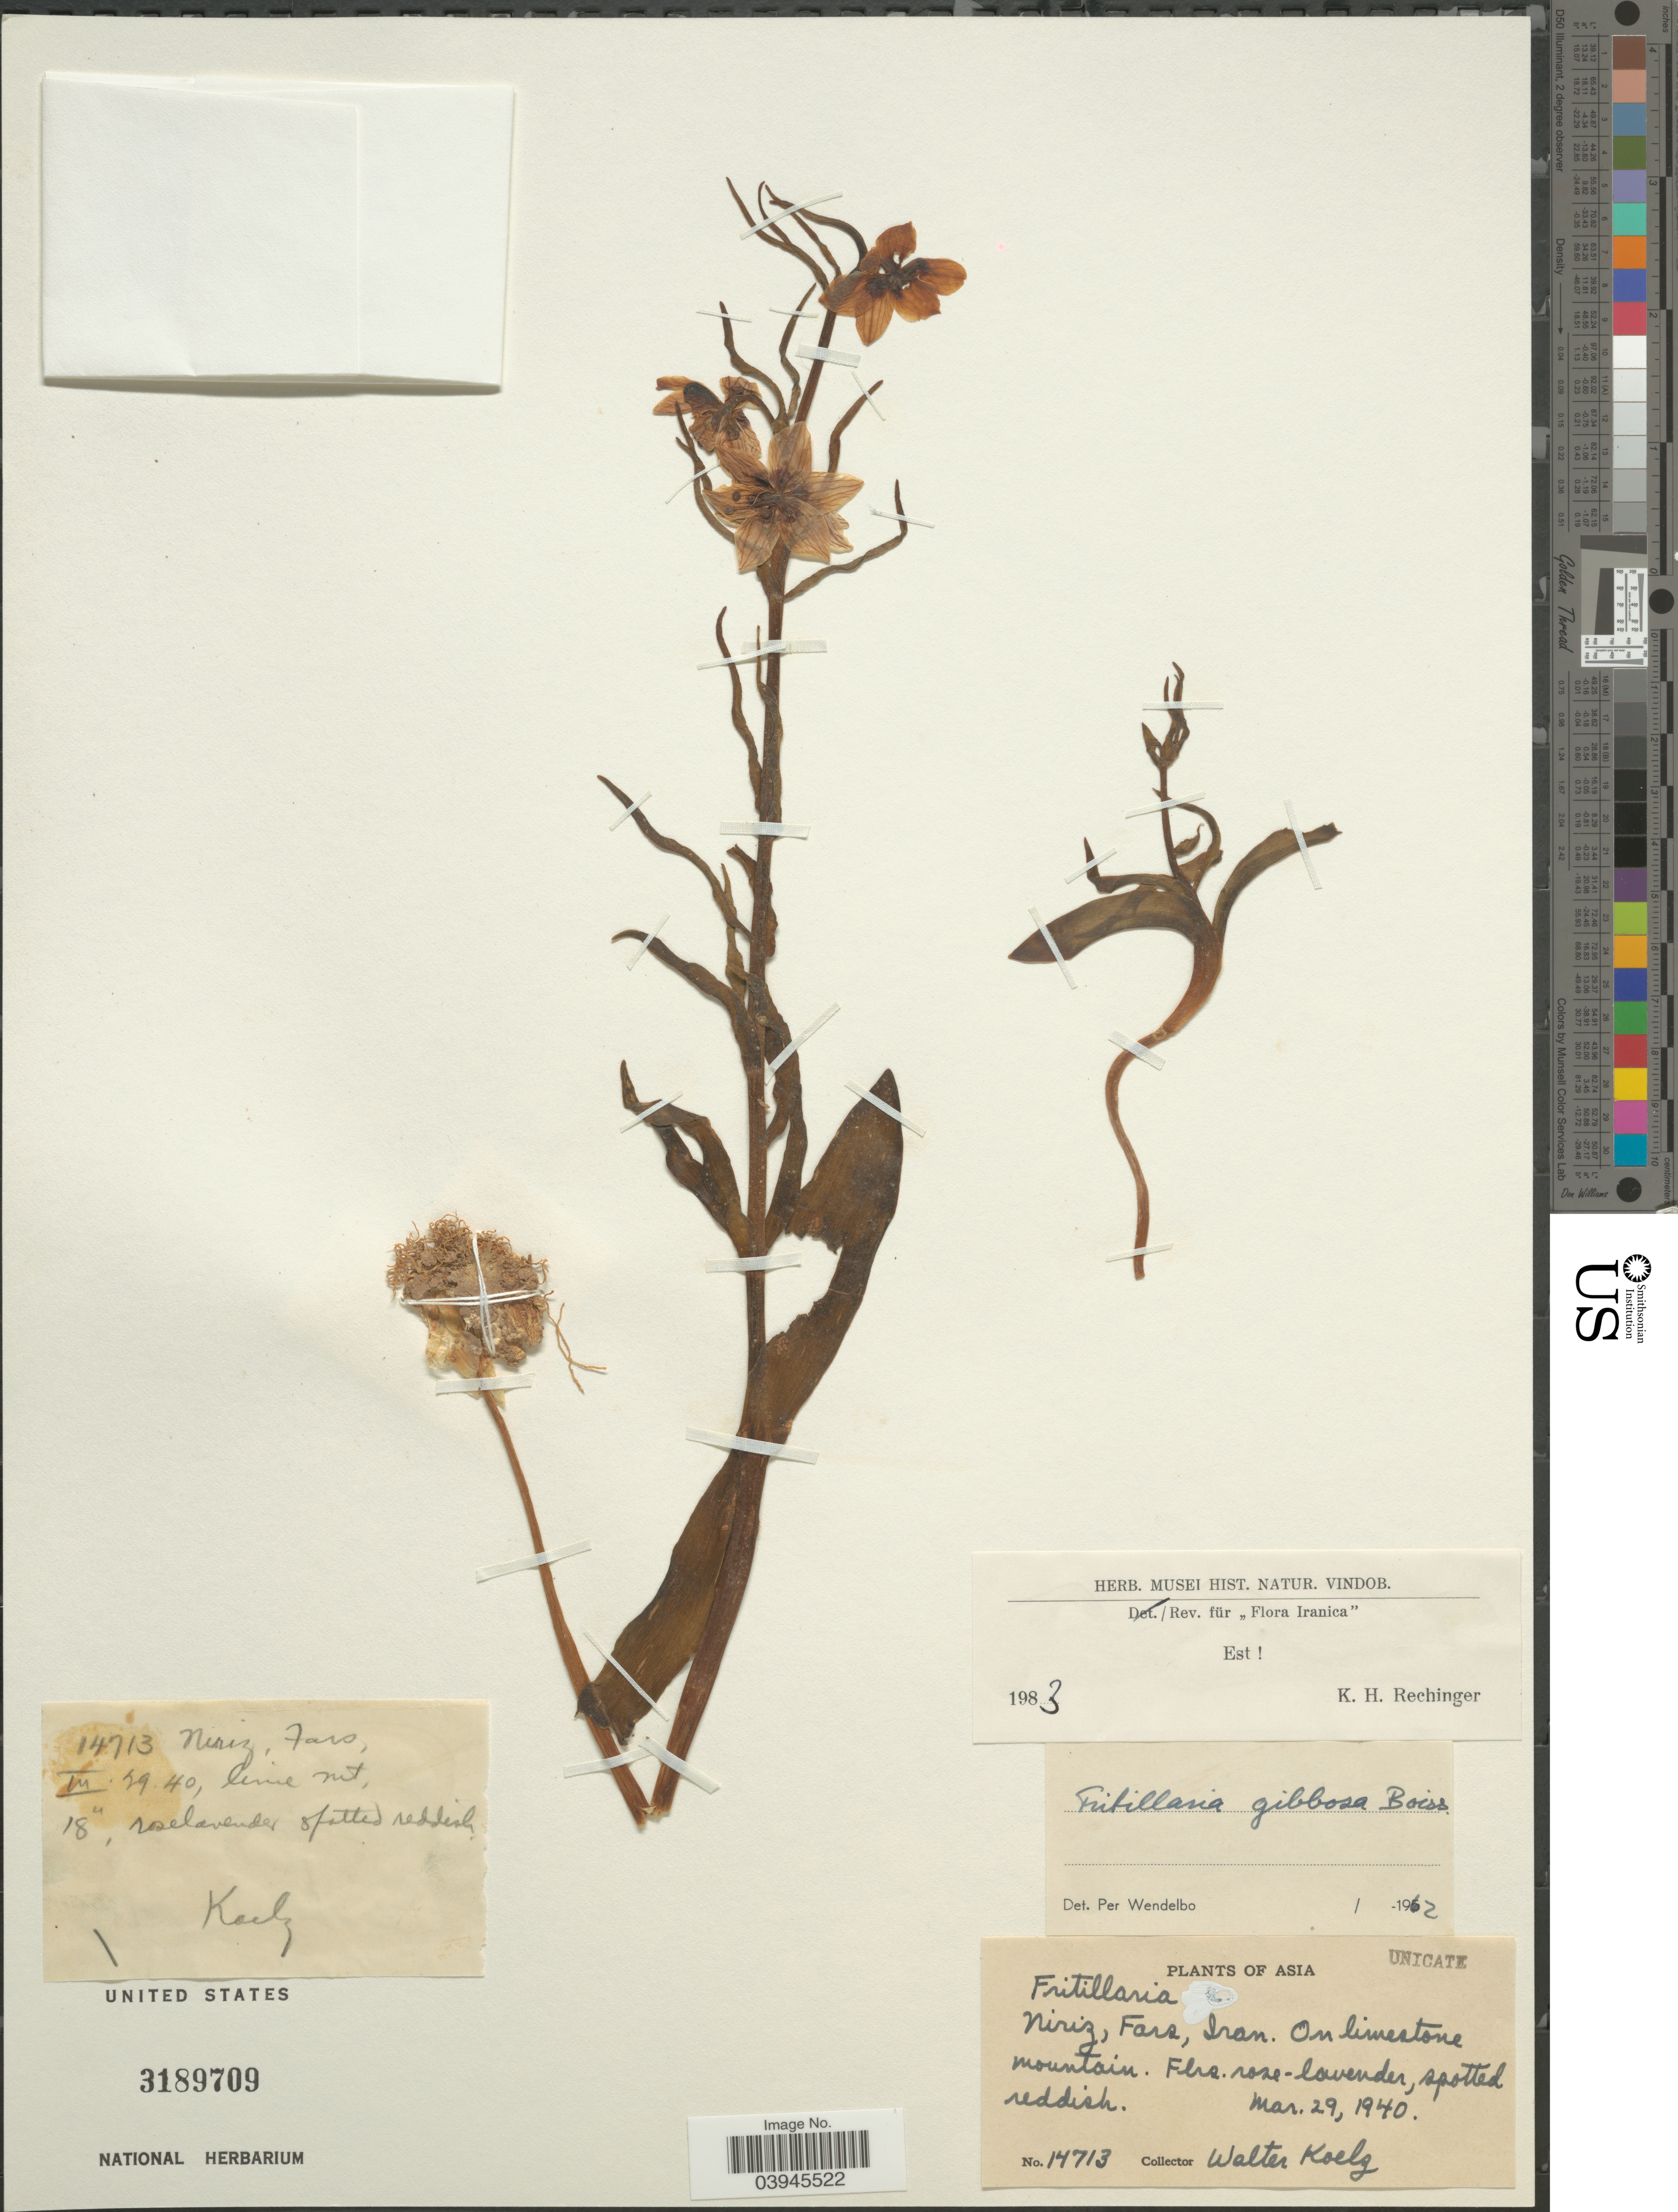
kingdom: Plantae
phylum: Tracheophyta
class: Liliopsida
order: Liliales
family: Liliaceae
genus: Fritillaria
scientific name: Fritillaria gibbosa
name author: Boiss.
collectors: W. N. Koelz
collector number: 14713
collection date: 1940-03-29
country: Iran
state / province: Fars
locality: Niriz. On limestone mountain. Asia.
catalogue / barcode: US 3189709